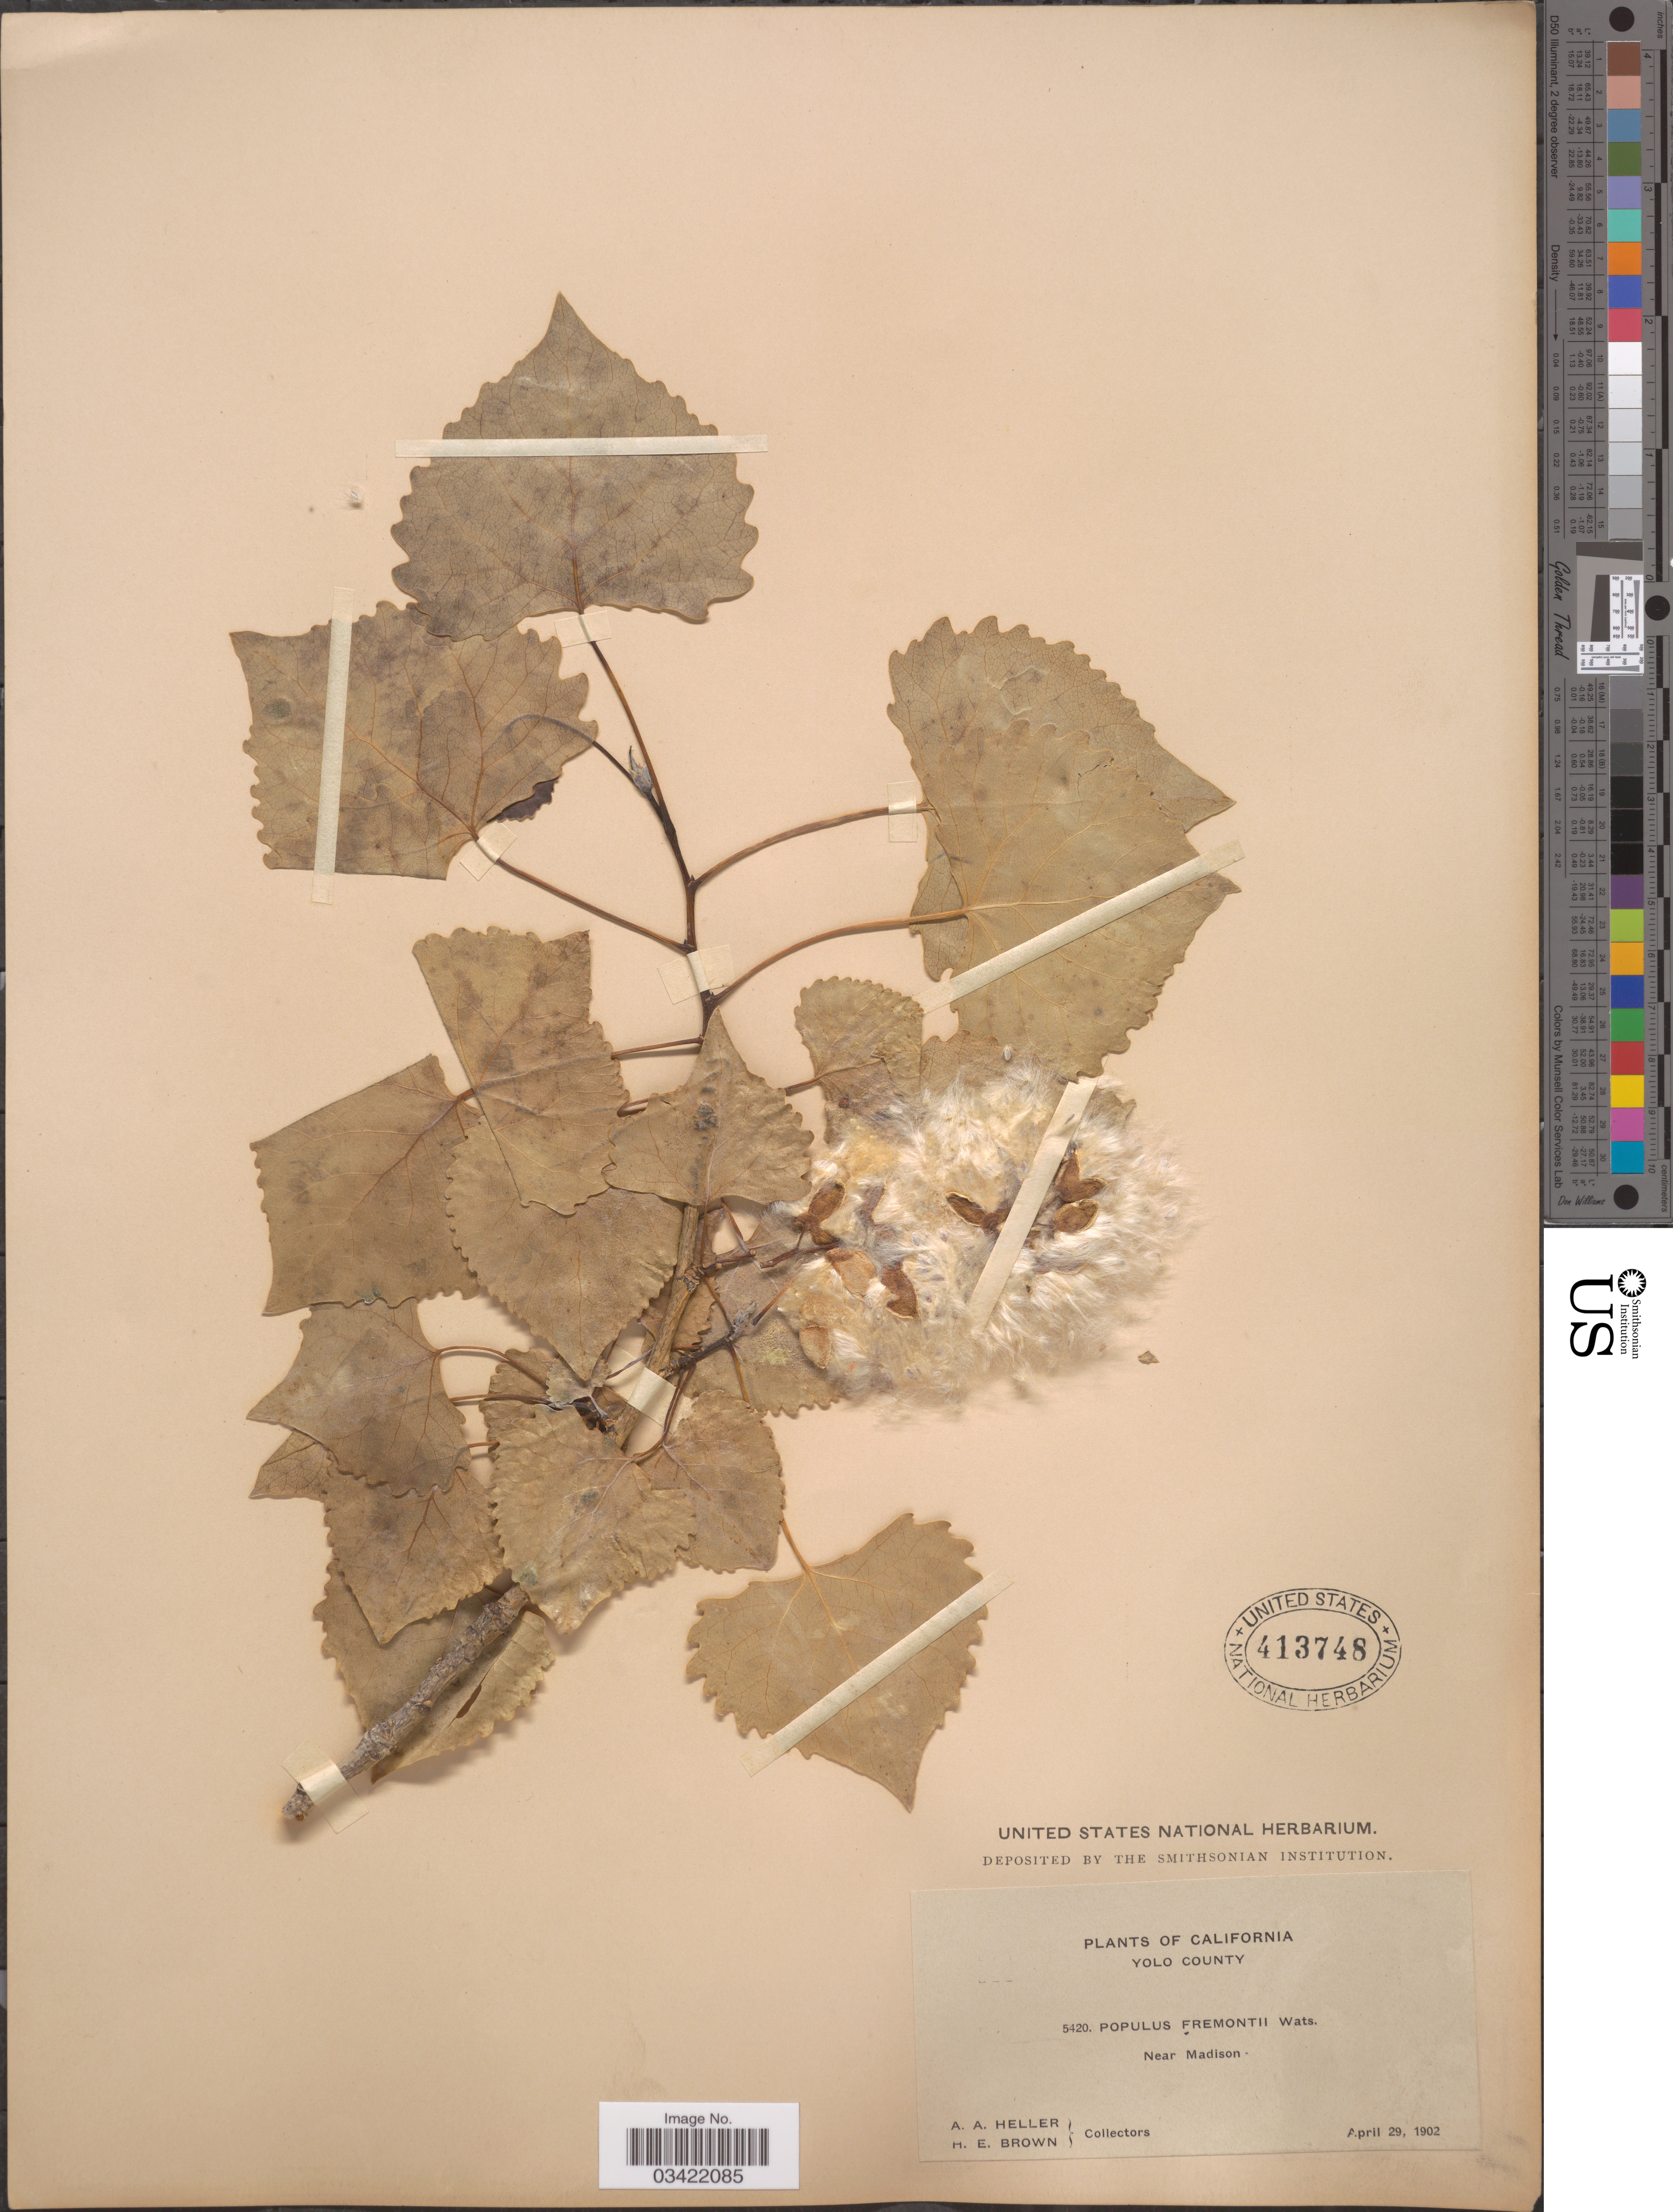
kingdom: Plantae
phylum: Tracheophyta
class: Magnoliopsida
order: Malpighiales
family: Salicaceae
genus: Populus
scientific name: Populus fremontii subsp. fremontii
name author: S. Watson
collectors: A. A. Heller & H. E. Brown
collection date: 1902-04-29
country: United States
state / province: California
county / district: Yolo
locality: Yolo County. Near Madison.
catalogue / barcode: US 413748